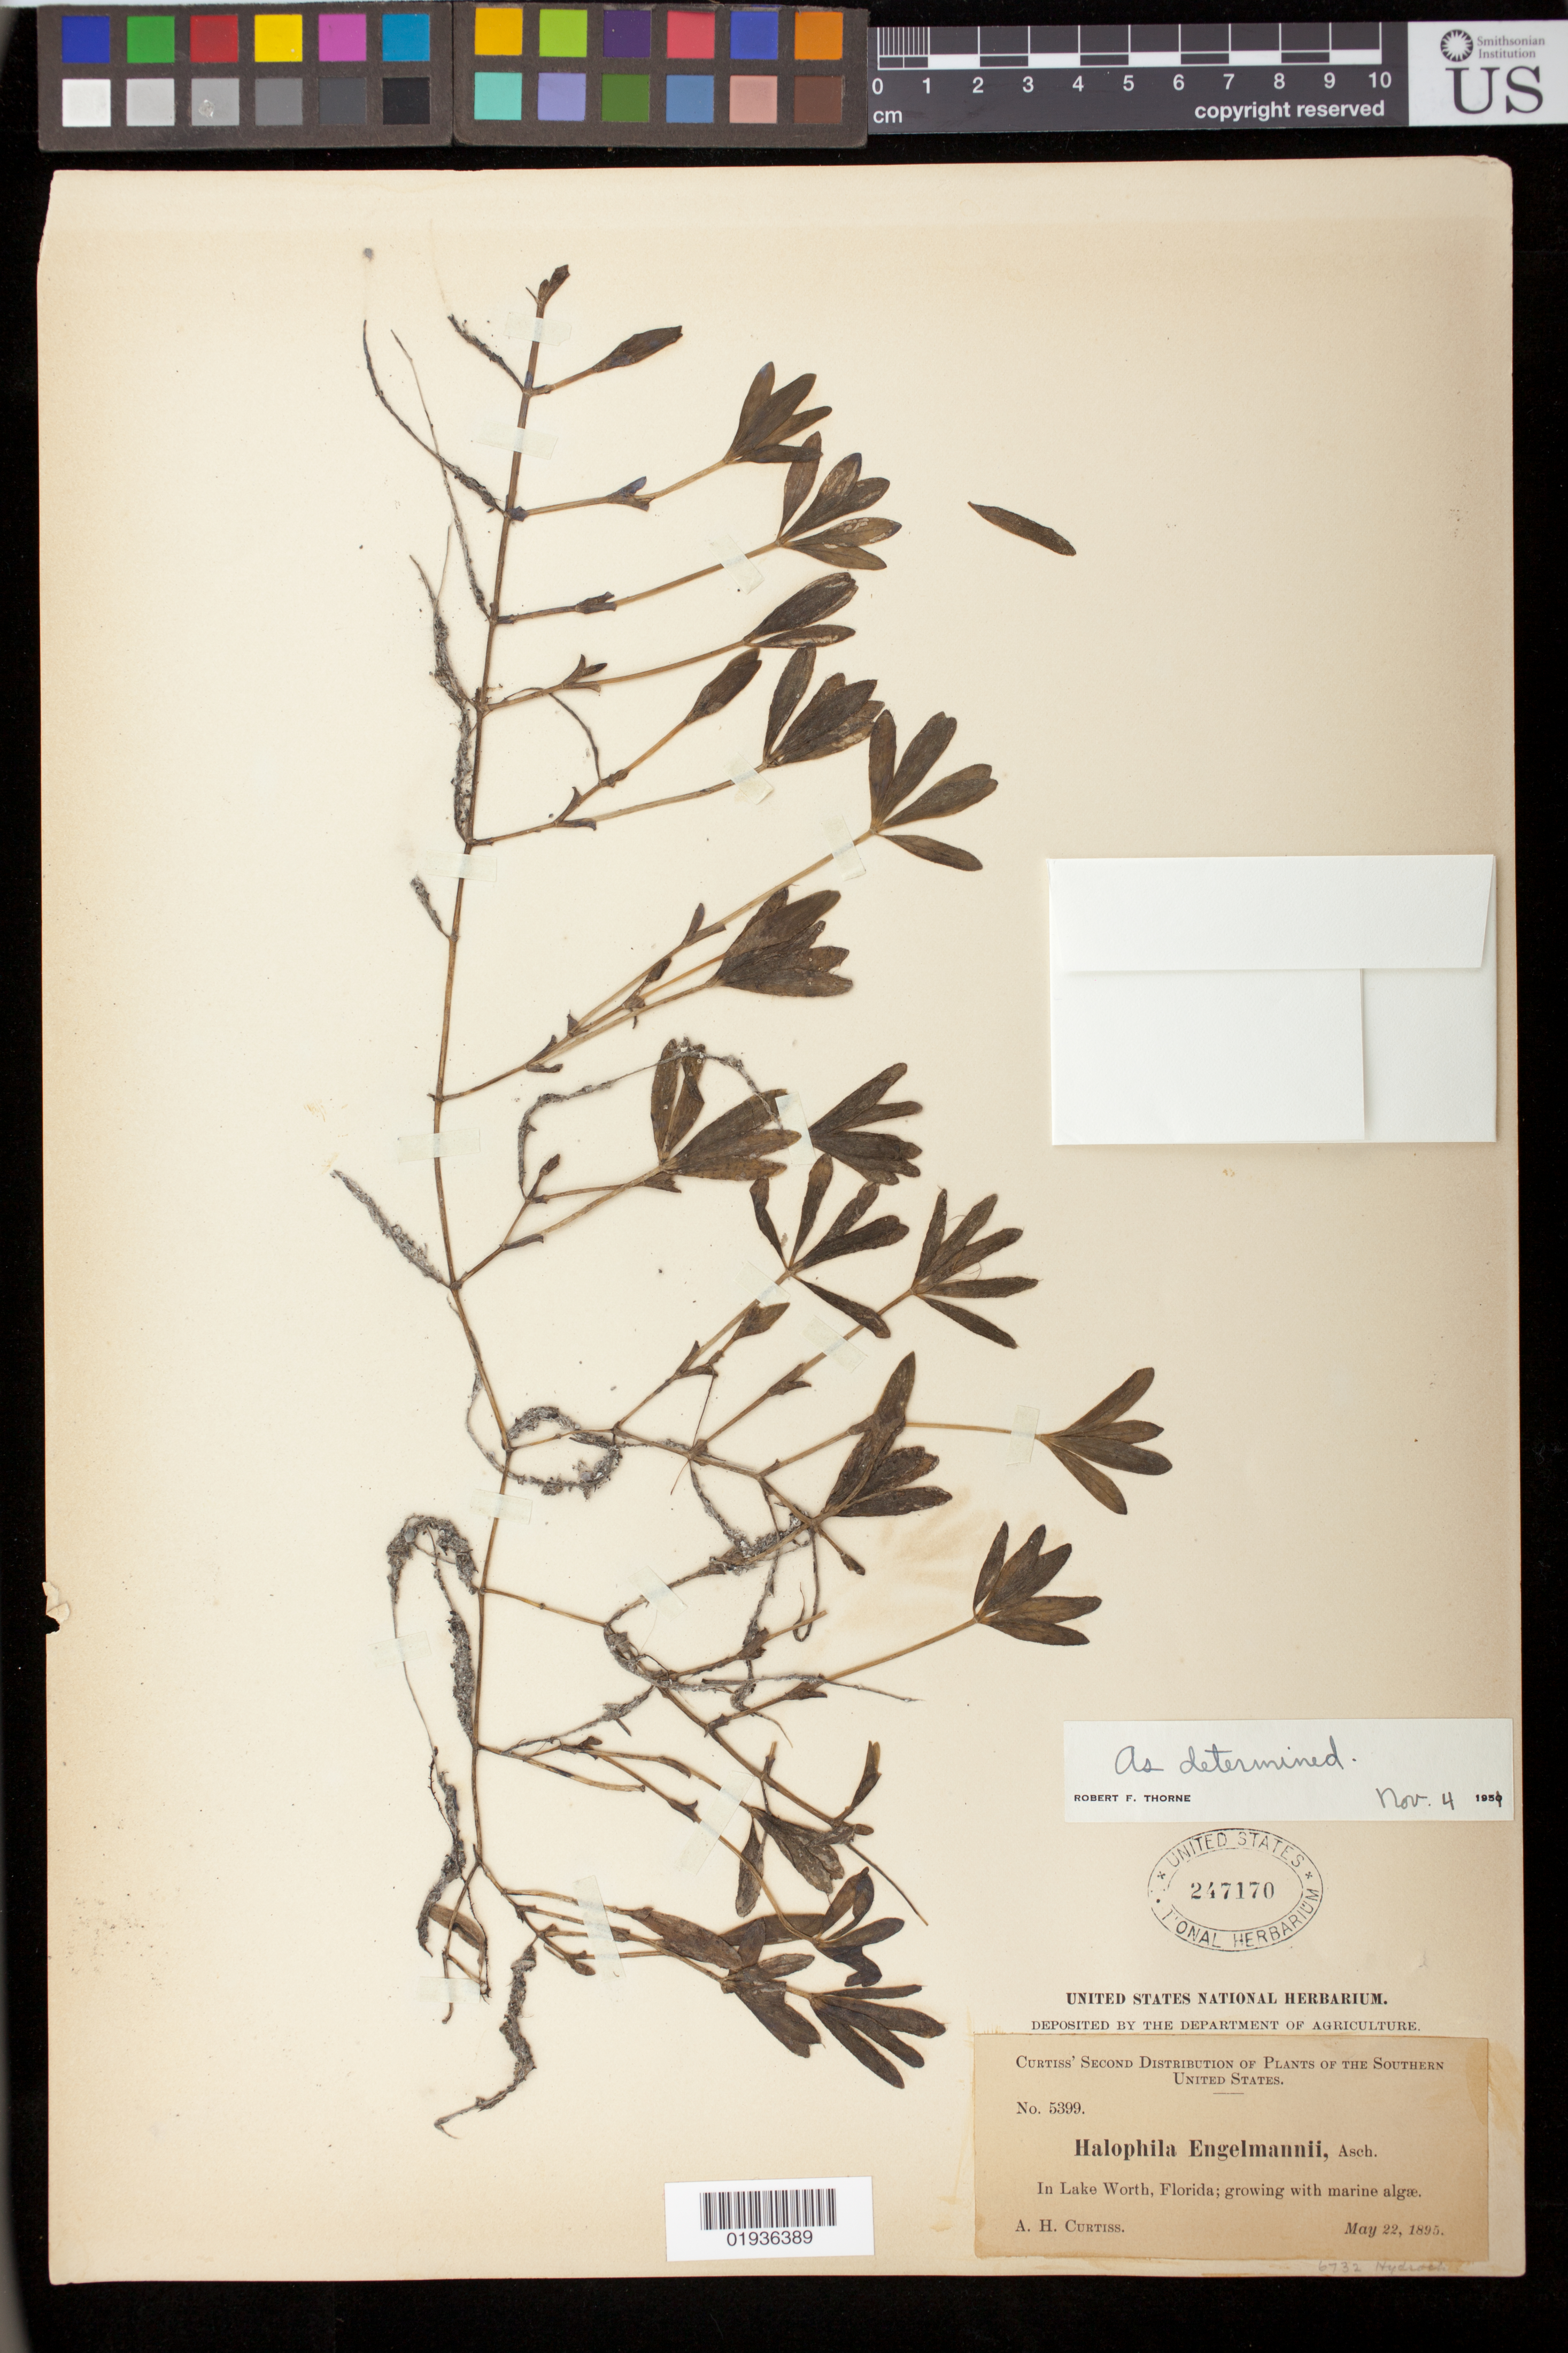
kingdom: Plantae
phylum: Tracheophyta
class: Liliopsida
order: Alismatales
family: Hydrocharitaceae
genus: Halophila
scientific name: Halophila engelmannii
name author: Asch.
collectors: A. H. Curtiss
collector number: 5399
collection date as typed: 22 May 1895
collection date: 1895-05-22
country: United States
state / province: Florida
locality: In Lake Worth.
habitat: growing with marine algae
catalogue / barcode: US 247170